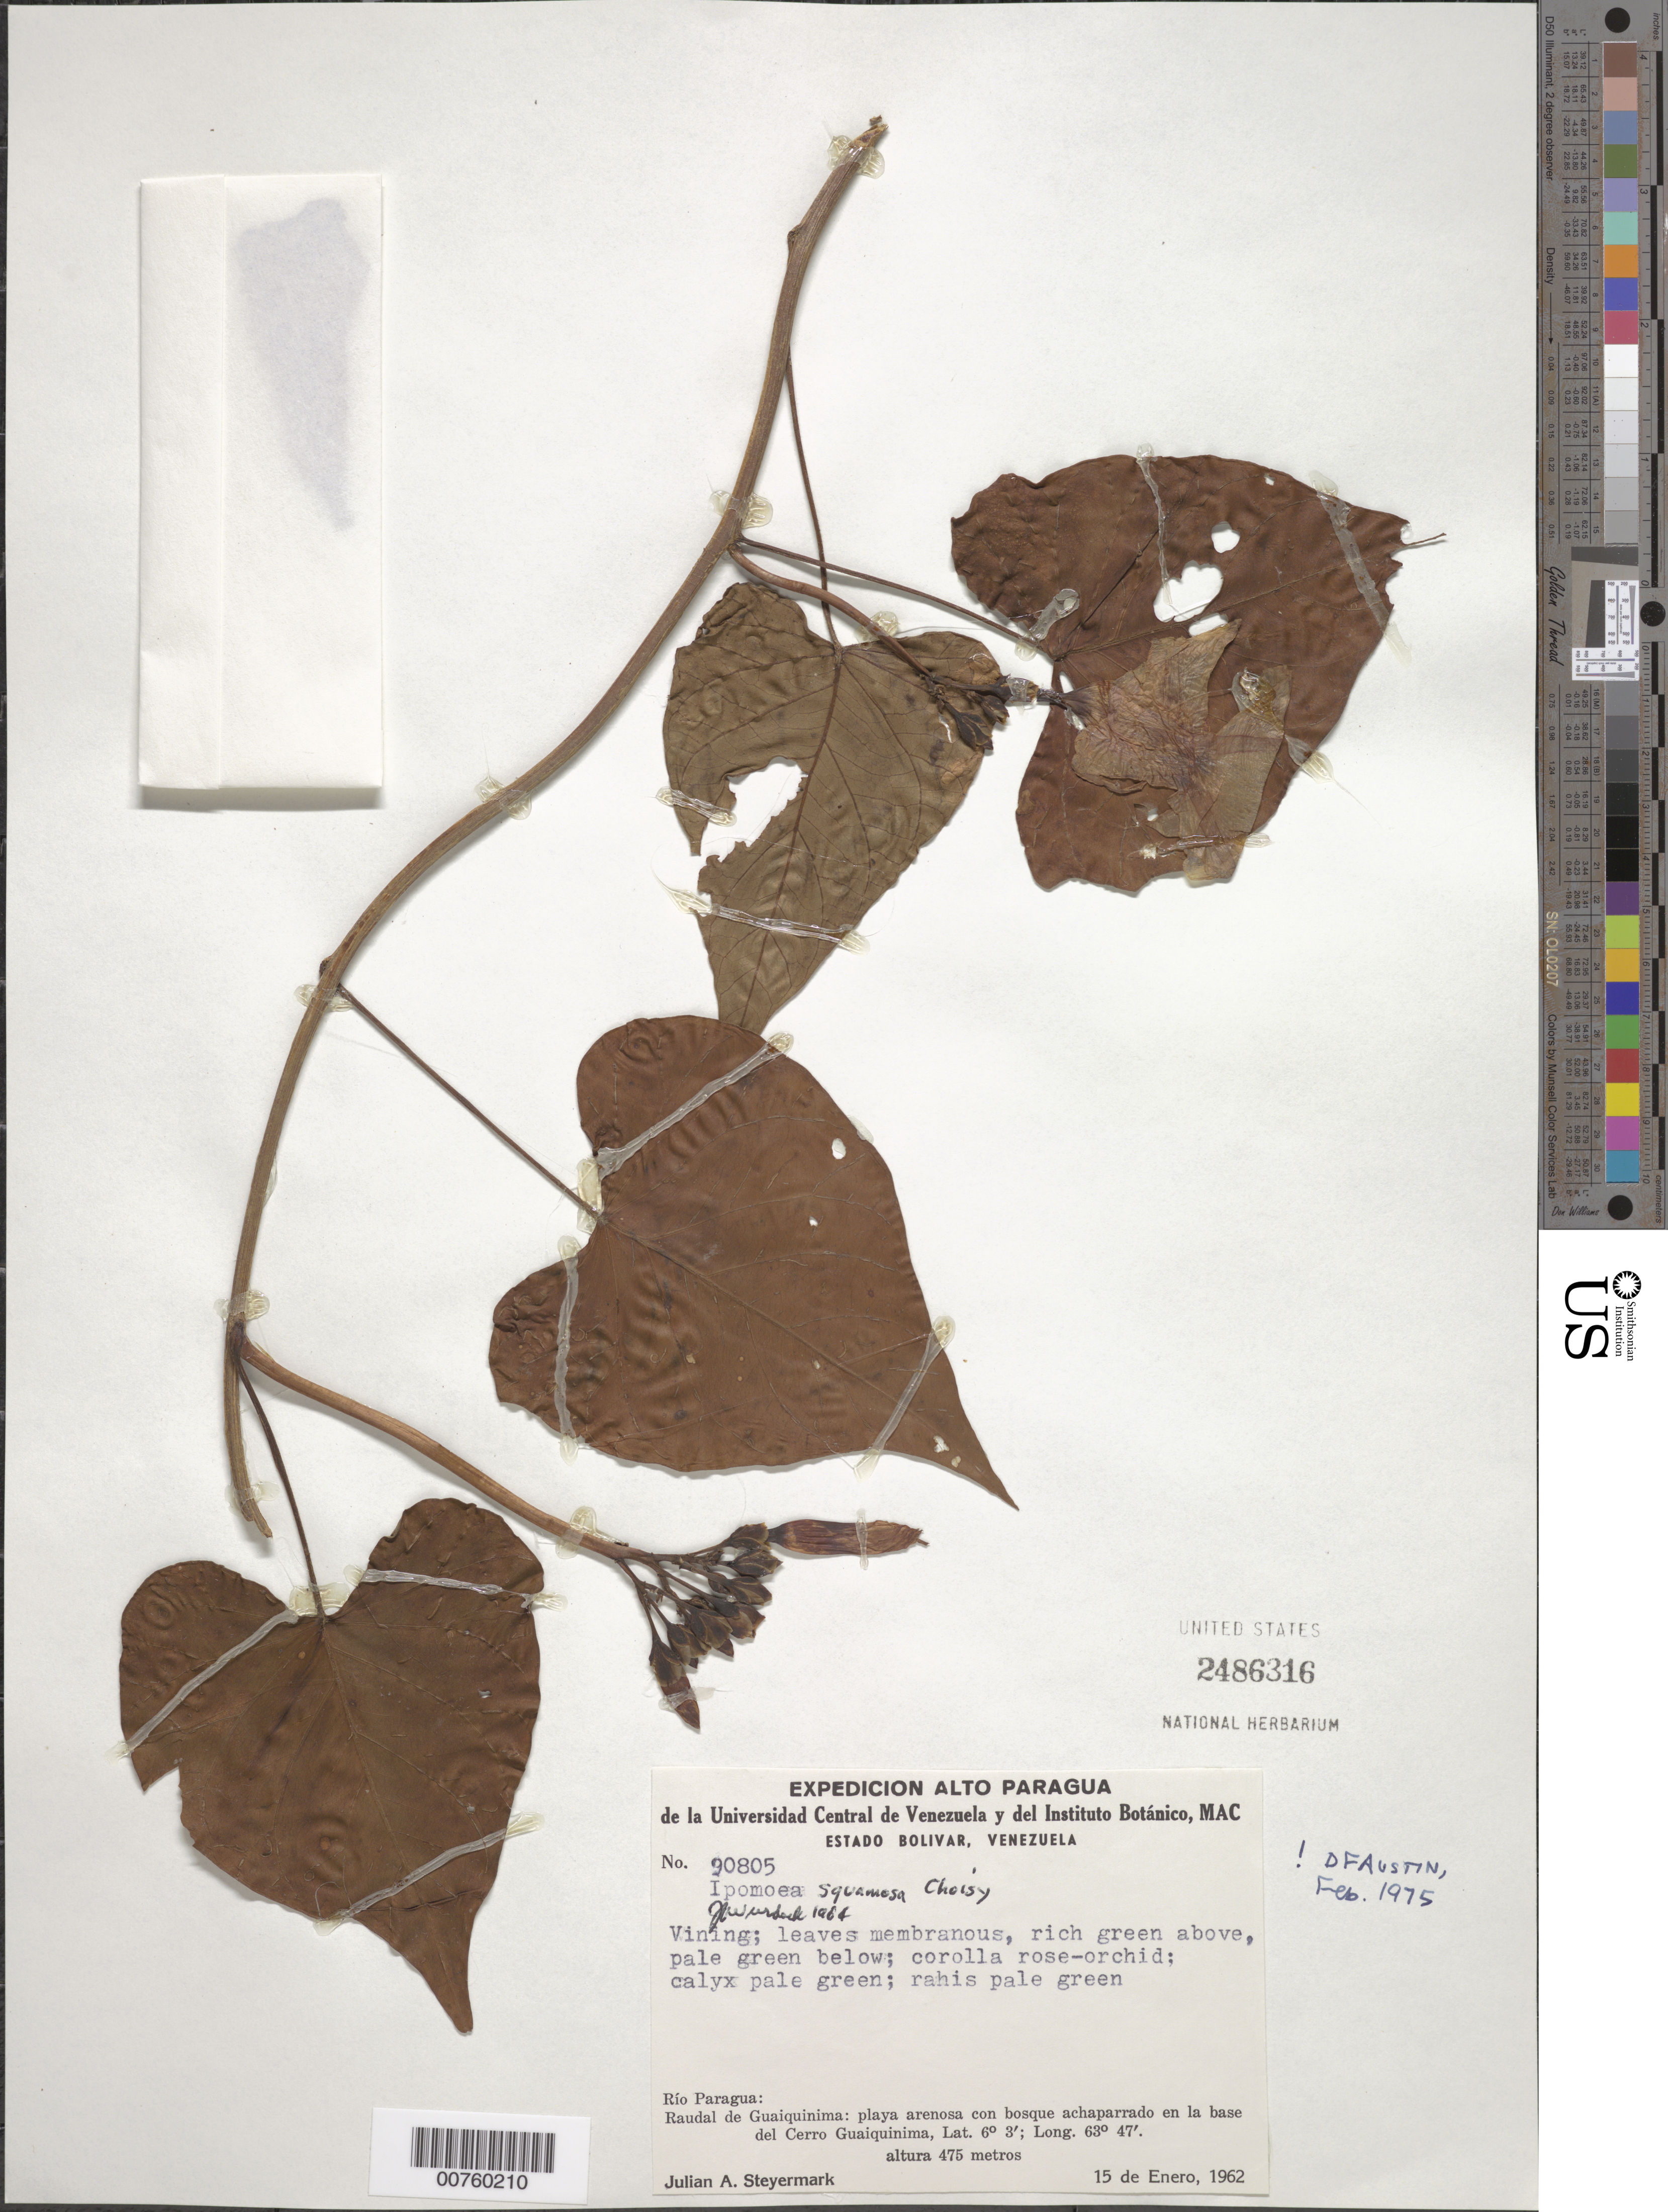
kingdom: Plantae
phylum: Tracheophyta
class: Magnoliopsida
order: Solanales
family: Convolvulaceae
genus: Ipomoea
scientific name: Ipomoea squamosa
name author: Choisy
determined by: Austin, D. F.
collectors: J. Steyermark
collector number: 90805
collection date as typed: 15-Jan-62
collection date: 1962-01-15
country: Venezuela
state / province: Bolívar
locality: Río Paragua, raudal de Guaiquinima, base of Cerro Guaiquinima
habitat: Playa arenosa con bosque achaparrado en la base del cerro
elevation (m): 475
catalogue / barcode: US 2486316